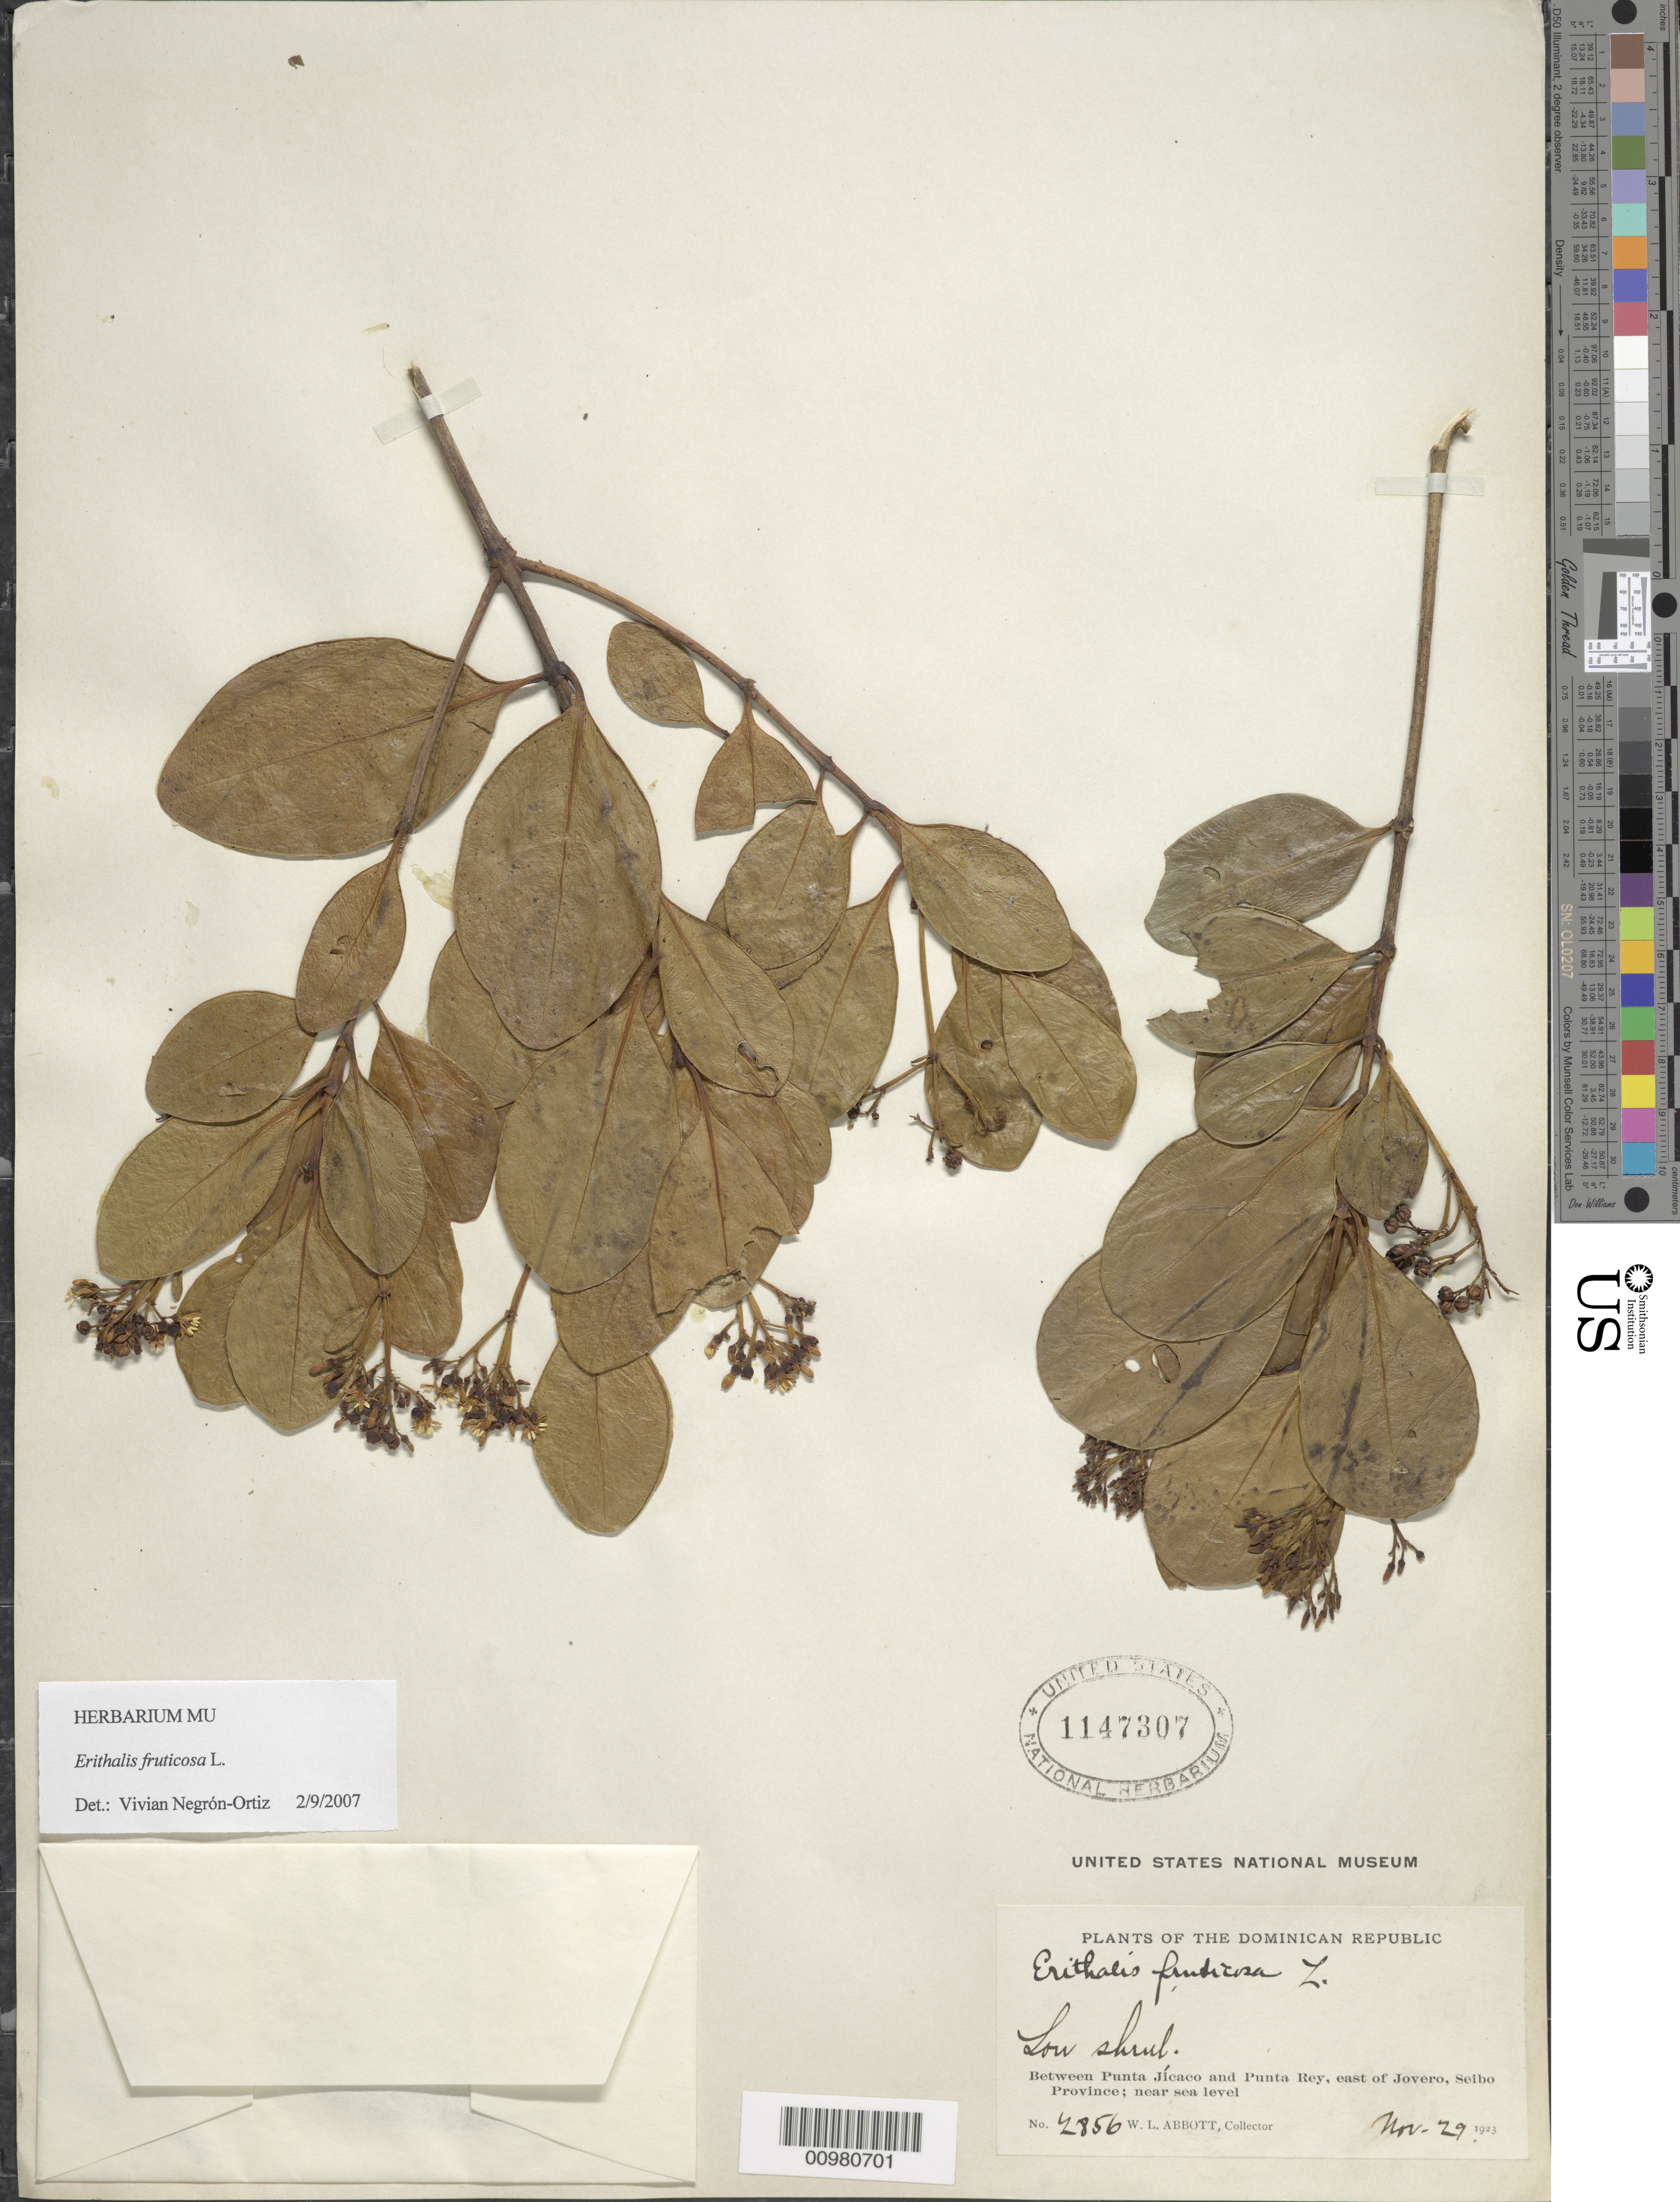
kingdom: Plantae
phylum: Tracheophyta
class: Magnoliopsida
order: Gentianales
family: Rubiaceae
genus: Erithalis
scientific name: Erithalis fruticosa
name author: L.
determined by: Negrón-Ortiz, V.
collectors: W. L. Abbott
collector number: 2856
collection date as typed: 29 Nov 1923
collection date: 1923-11-29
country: Dominican Republic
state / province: El Seibo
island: Hispaniola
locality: Between Punta Jícaco and Punta Rey, east of Jovero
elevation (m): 0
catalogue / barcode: US 1147307